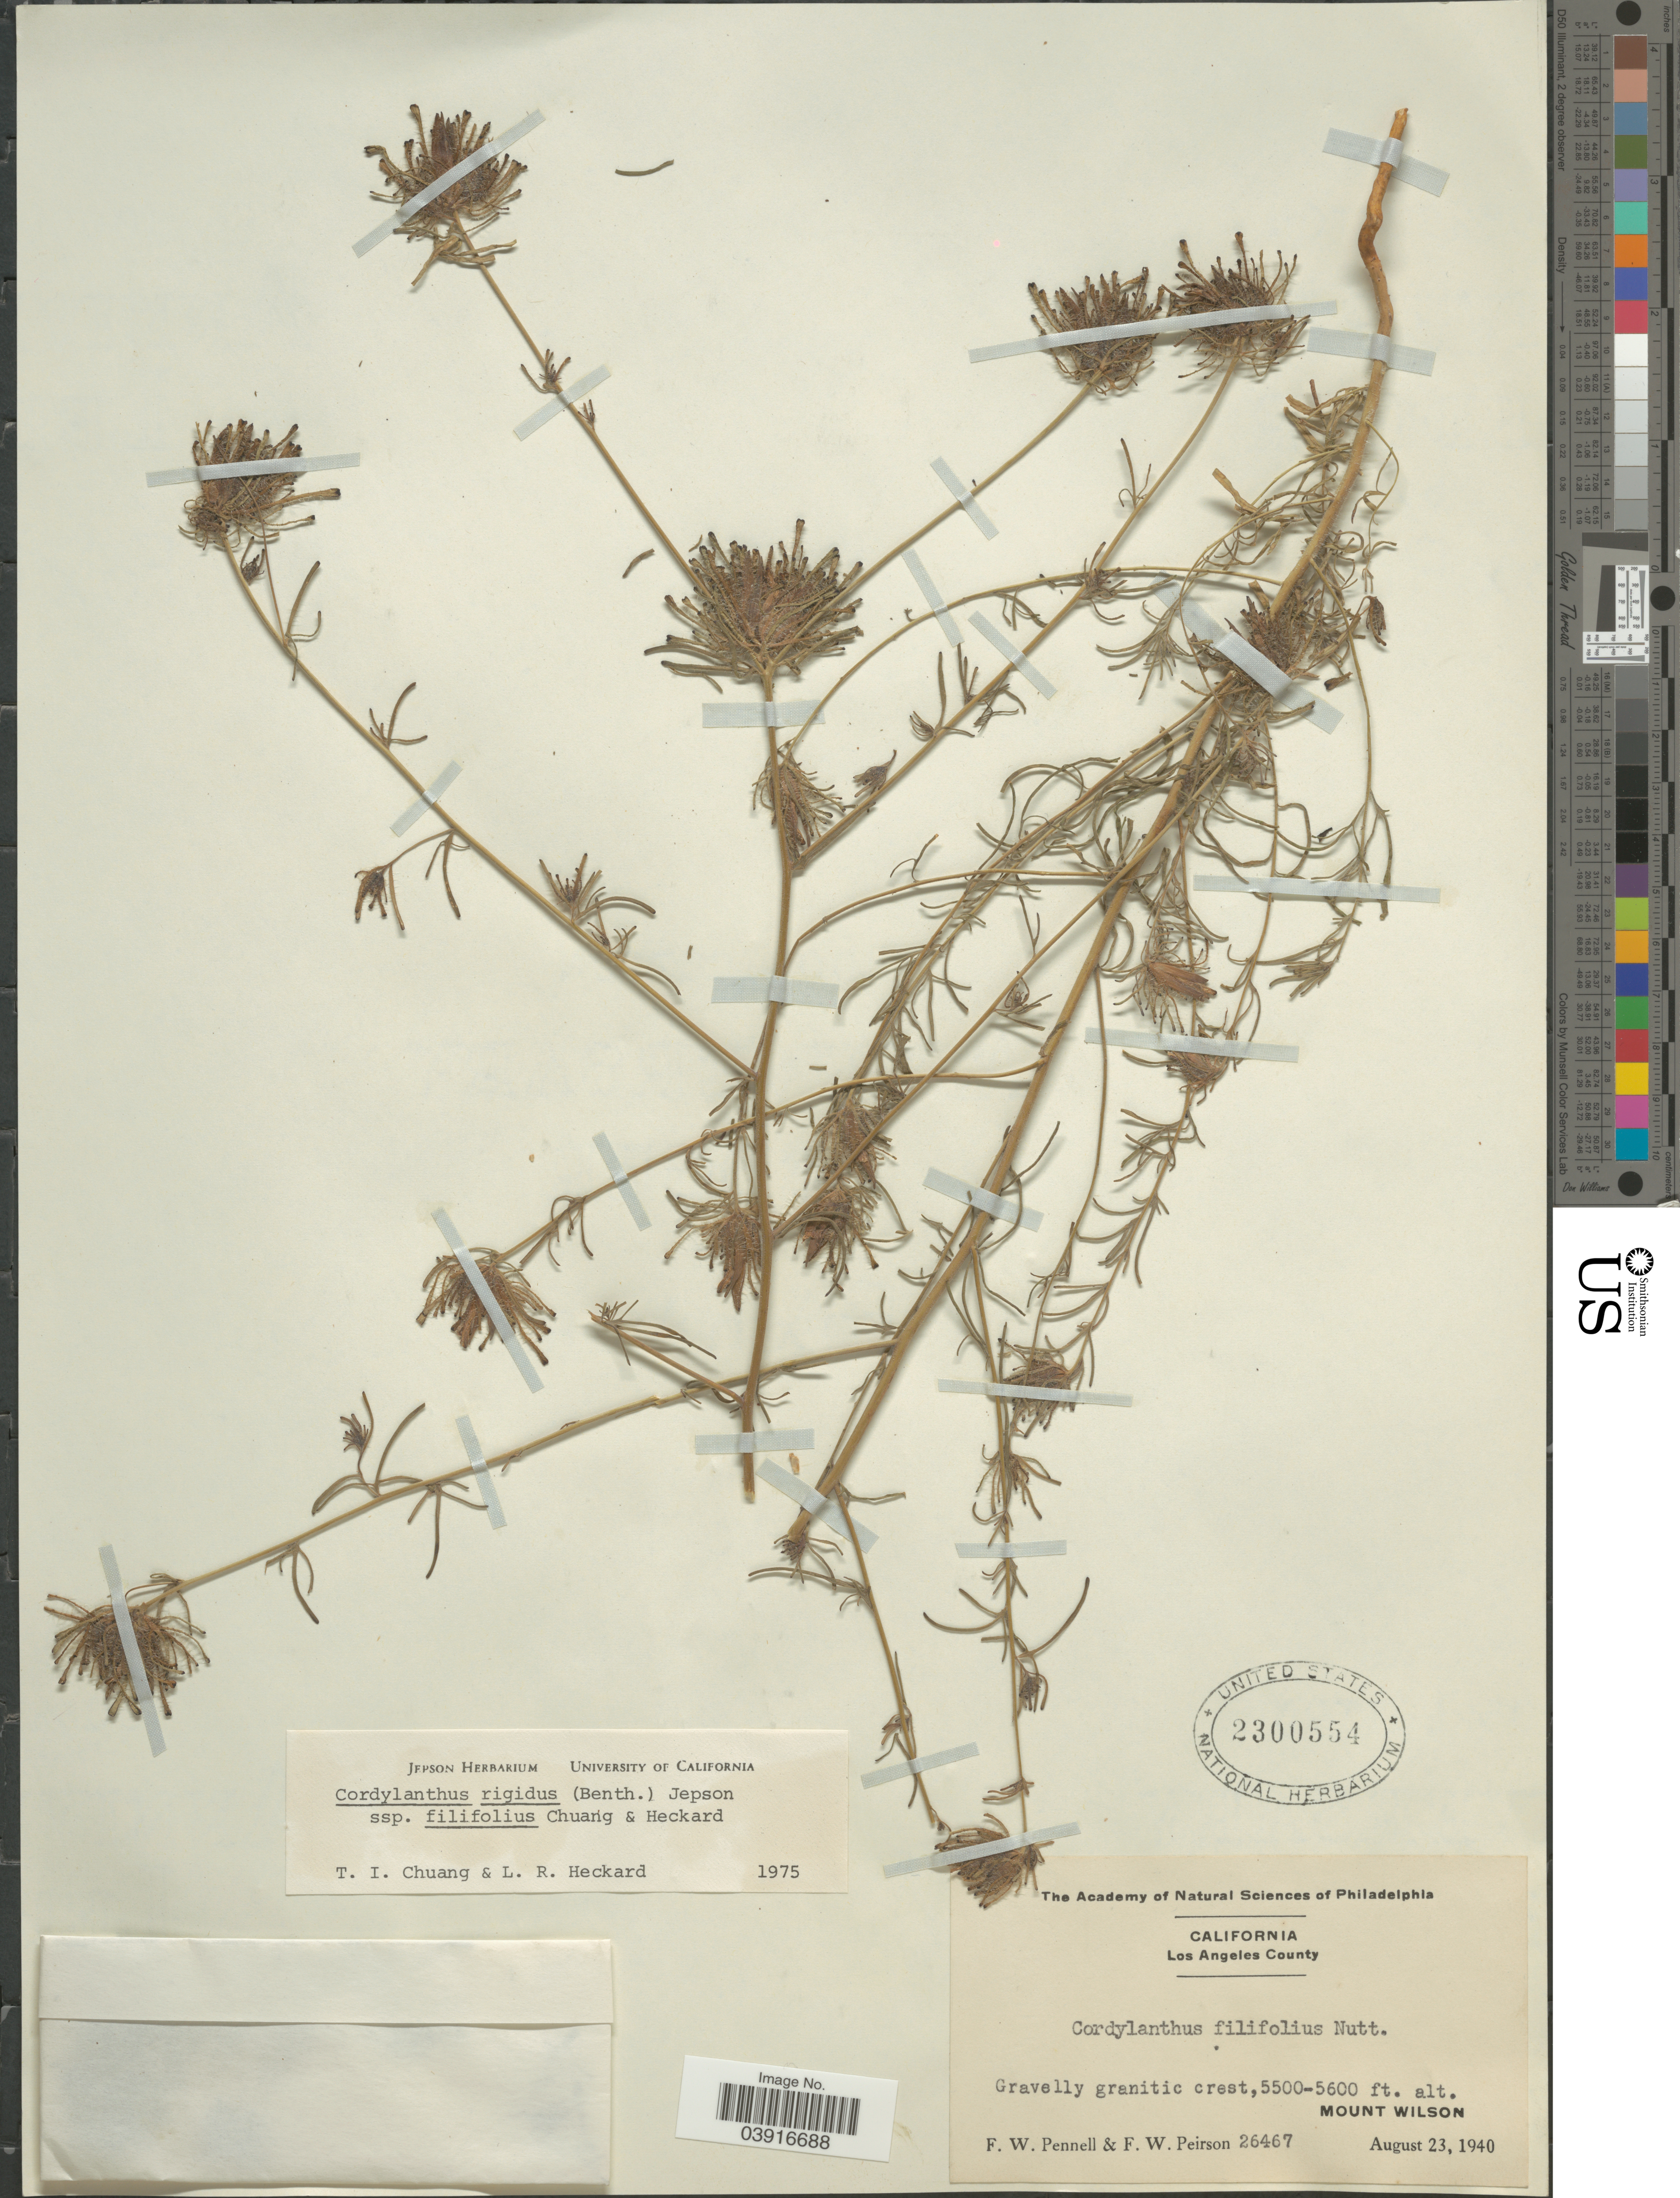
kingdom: Plantae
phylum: Tracheophyta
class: Magnoliopsida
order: Lamiales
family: Orobanchaceae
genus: Cordylanthus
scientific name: Cordylanthus rigidus subsp. filifolius T.I. Chuang & Heckard, ined.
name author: T.I. Chuang & Heckard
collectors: F. W. Pennell & F. Peirson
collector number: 26467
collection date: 1940-08-23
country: United States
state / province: California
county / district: Los Angeles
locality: Los Angeles County. Gravelly granitic crest, Mount Wilson.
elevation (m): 1676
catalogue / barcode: US 2300554